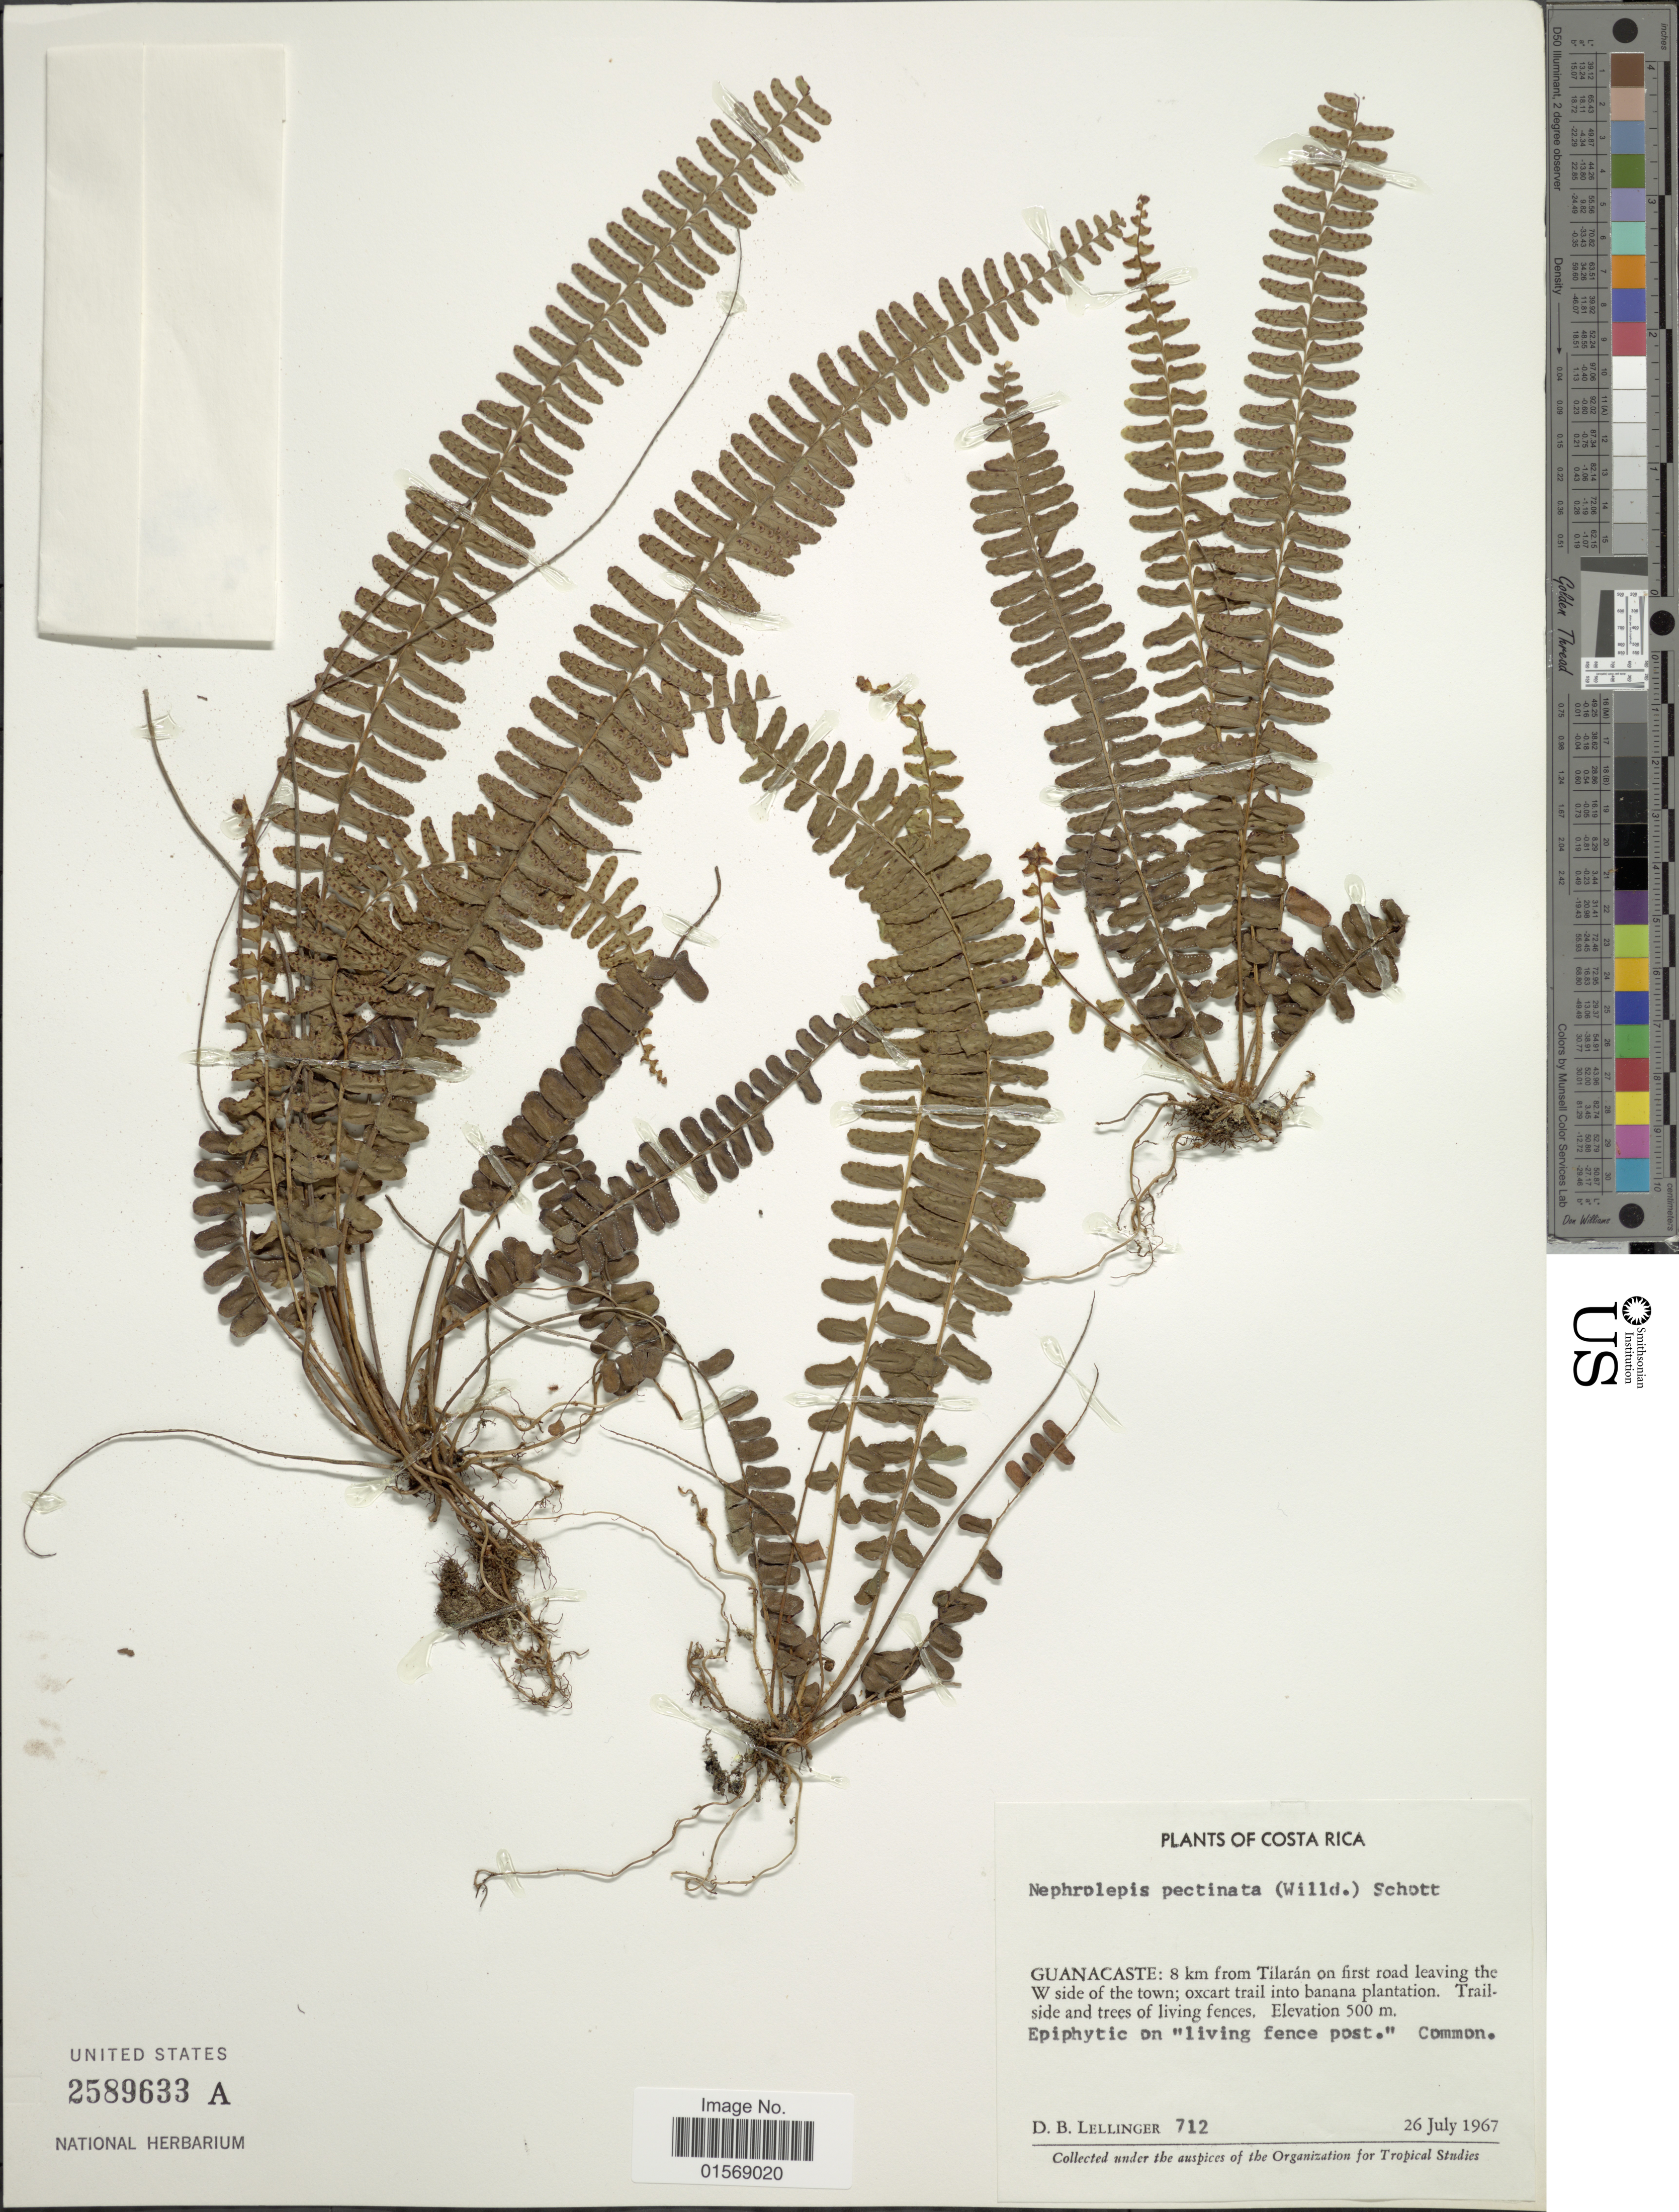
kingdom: Plantae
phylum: Tracheophyta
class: Polypodiopsida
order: Polypodiales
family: Nephrolepidaceae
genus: Nephrolepis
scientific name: Nephrolepis pectinata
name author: (Willd.) Schott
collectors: D. B. Lellinger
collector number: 712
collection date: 1967-07-26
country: Costa Rica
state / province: Guanacaste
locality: Costa Rica, Guanacaste: 8 km from Tilaran on first road leaving the W side of the town; oxcart into banana plantation.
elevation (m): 500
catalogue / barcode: US 2589633A